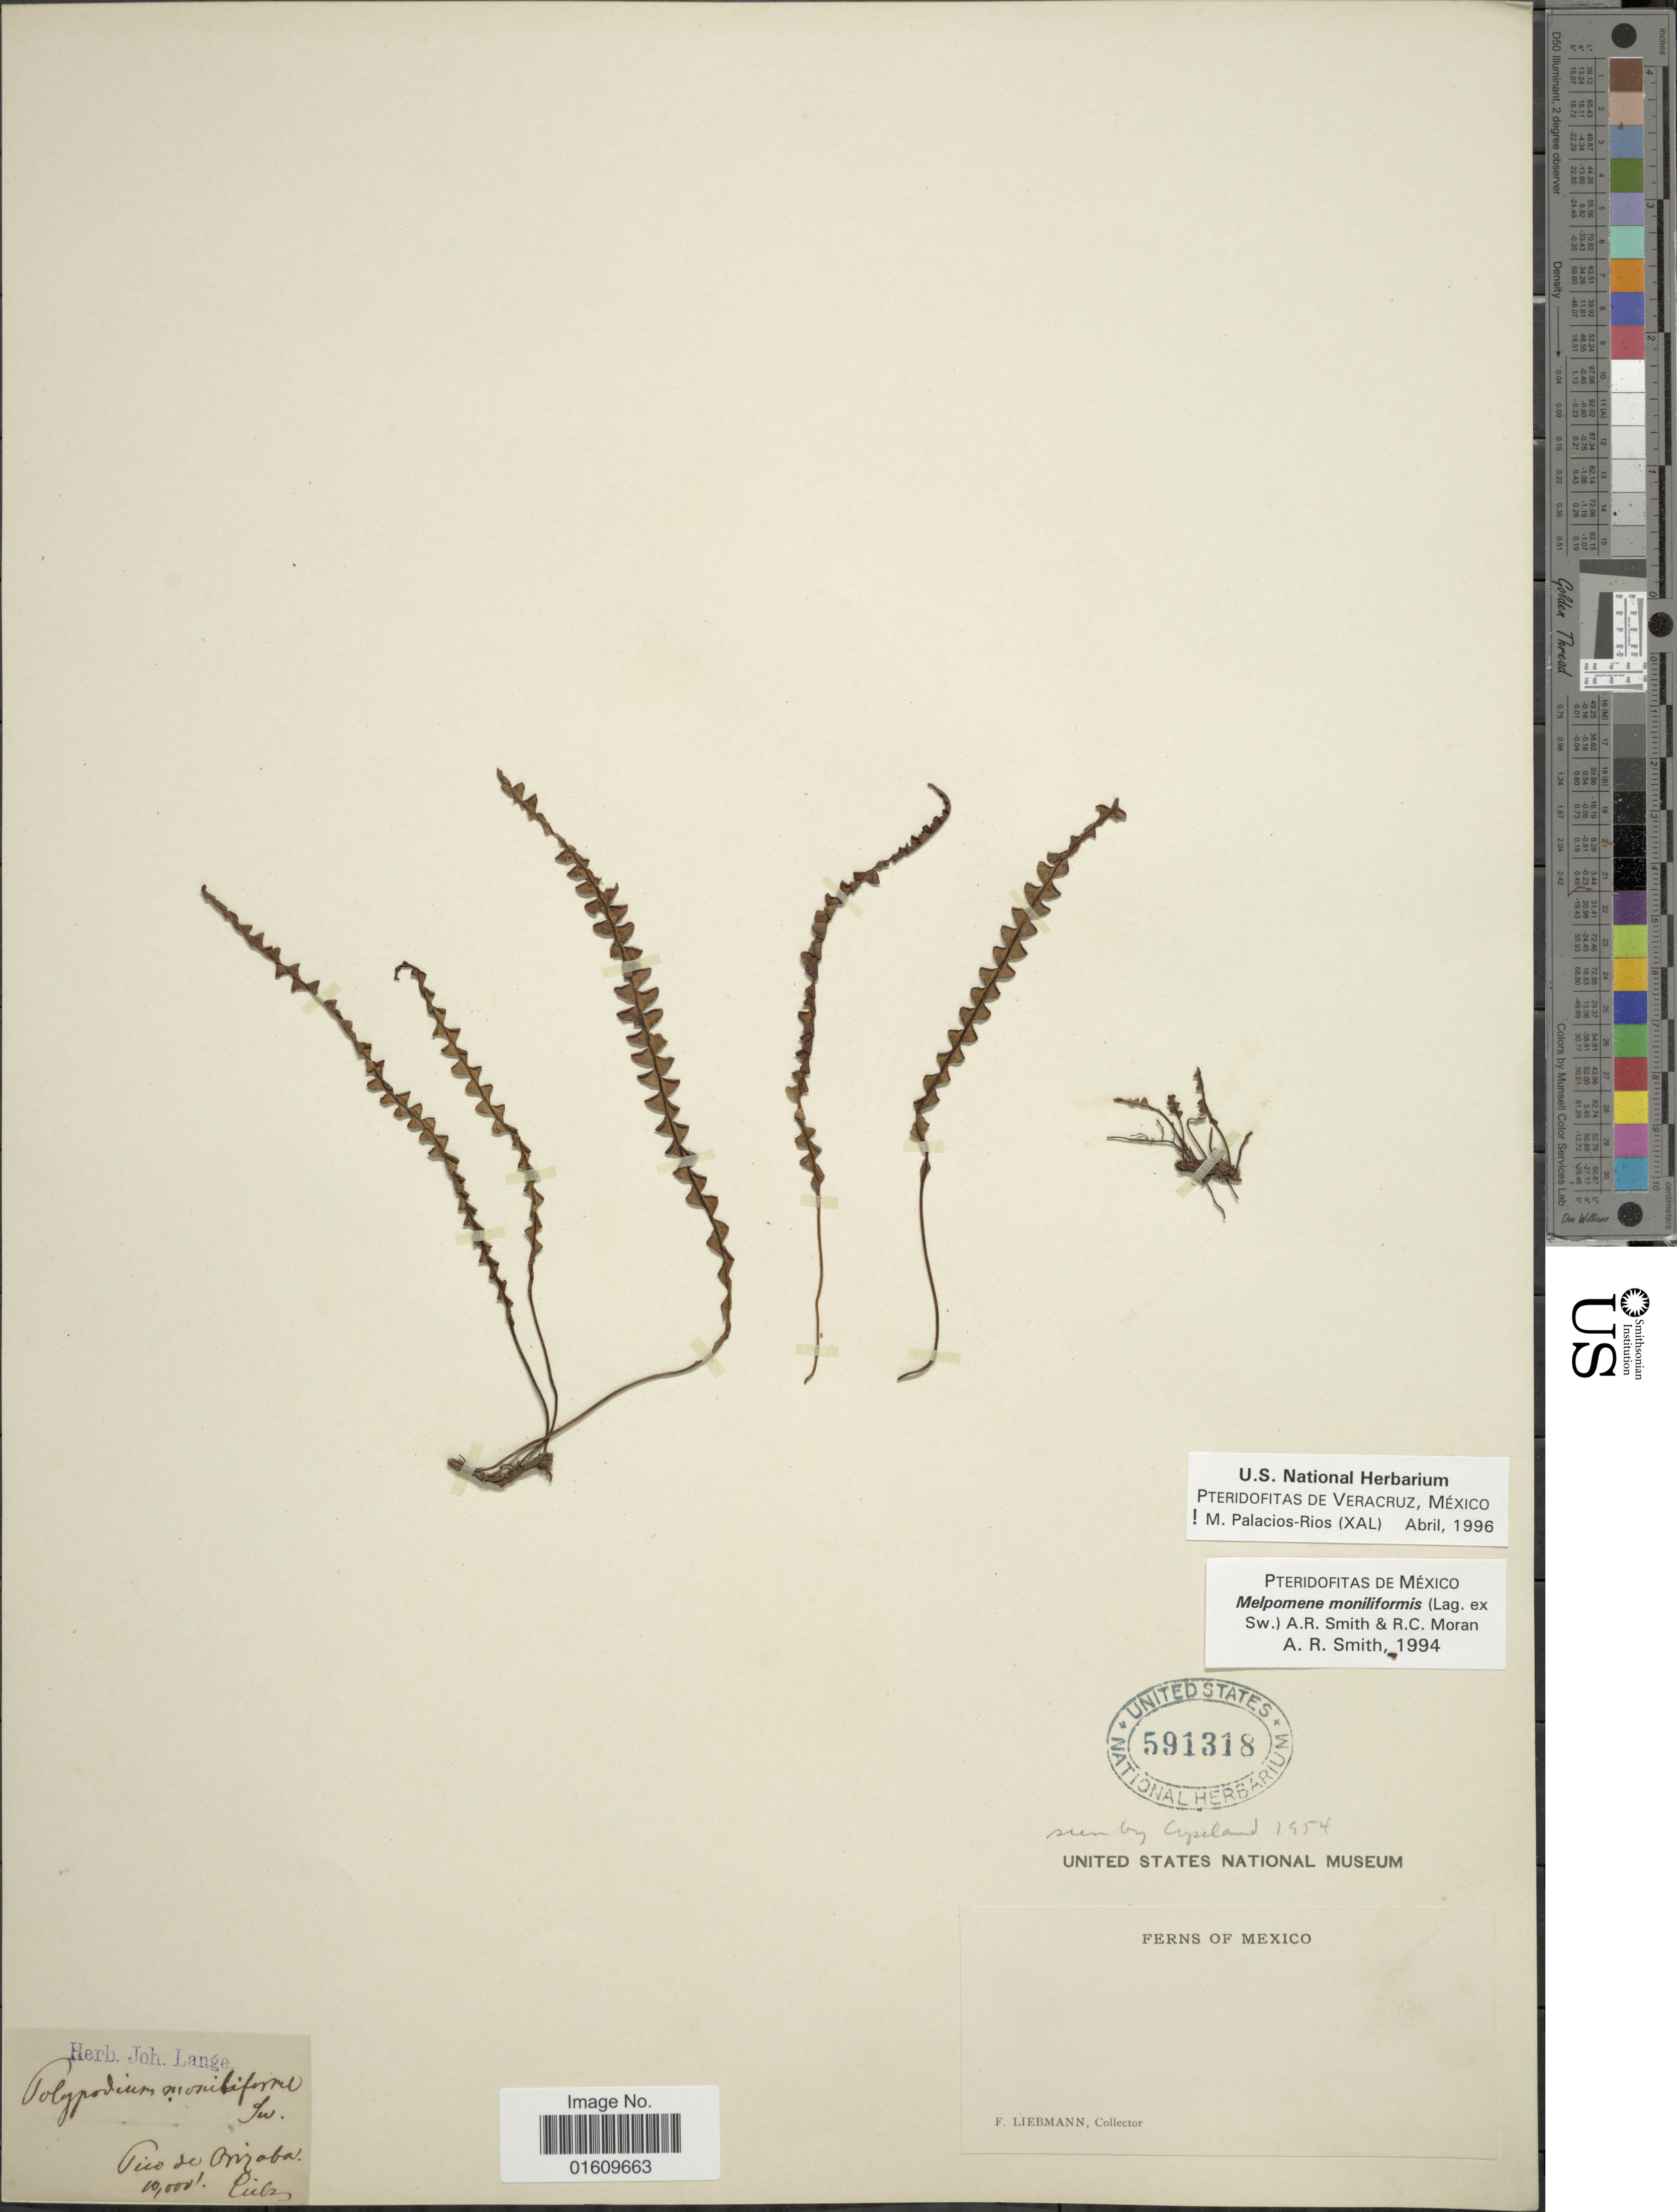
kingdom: Plantae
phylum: Tracheophyta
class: Polypodiopsida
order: Polypodiales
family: Polypodiaceae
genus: Melpomene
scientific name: Melpomene moniliformis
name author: (Lag. ex Sw.) A.R. Sm. & R.C. Moran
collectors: F. M. Liebmann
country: Mexico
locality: Pico de Orizaba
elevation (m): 3048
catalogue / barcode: US 591318